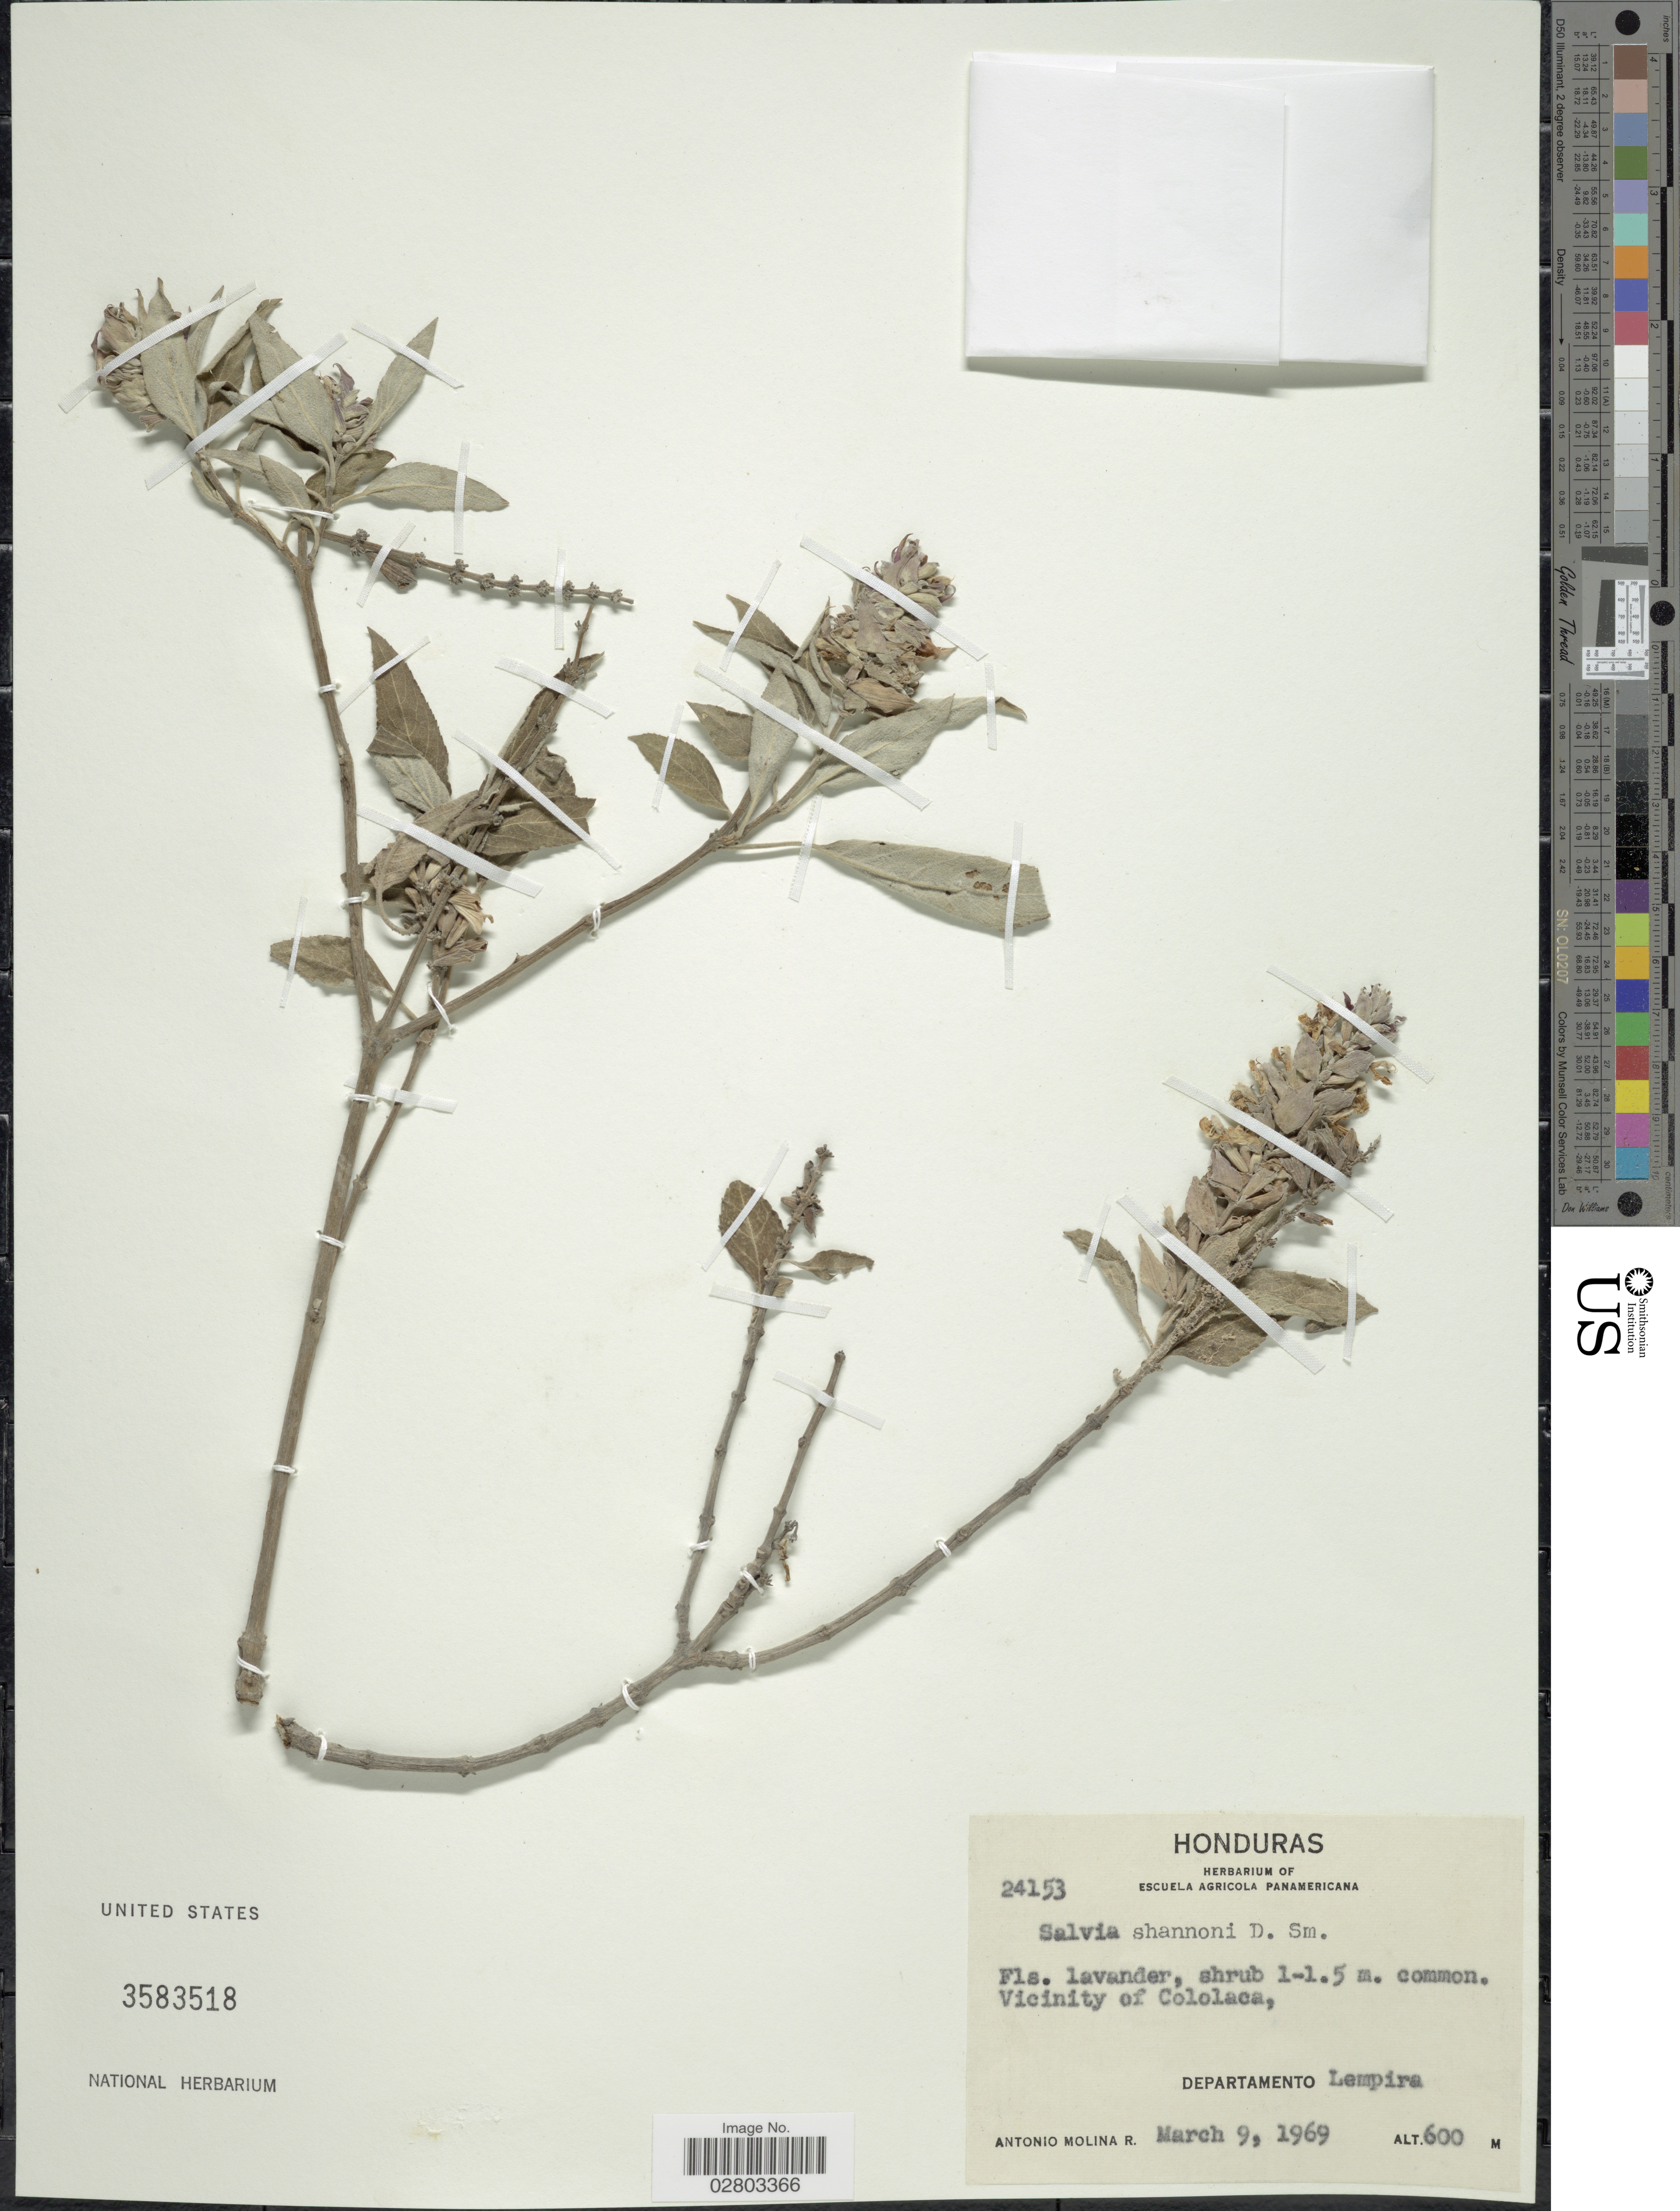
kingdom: Plantae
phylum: Tracheophyta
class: Magnoliopsida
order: Lamiales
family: Lamiaceae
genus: Salvia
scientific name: Salvia shannoni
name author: Donn. Sm.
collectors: A. Molina R.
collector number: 24153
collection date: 1969-03-09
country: Honduras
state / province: Lempira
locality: Vicinity of Cololaca, Departamento Lempira.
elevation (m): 600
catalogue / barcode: US 3583518